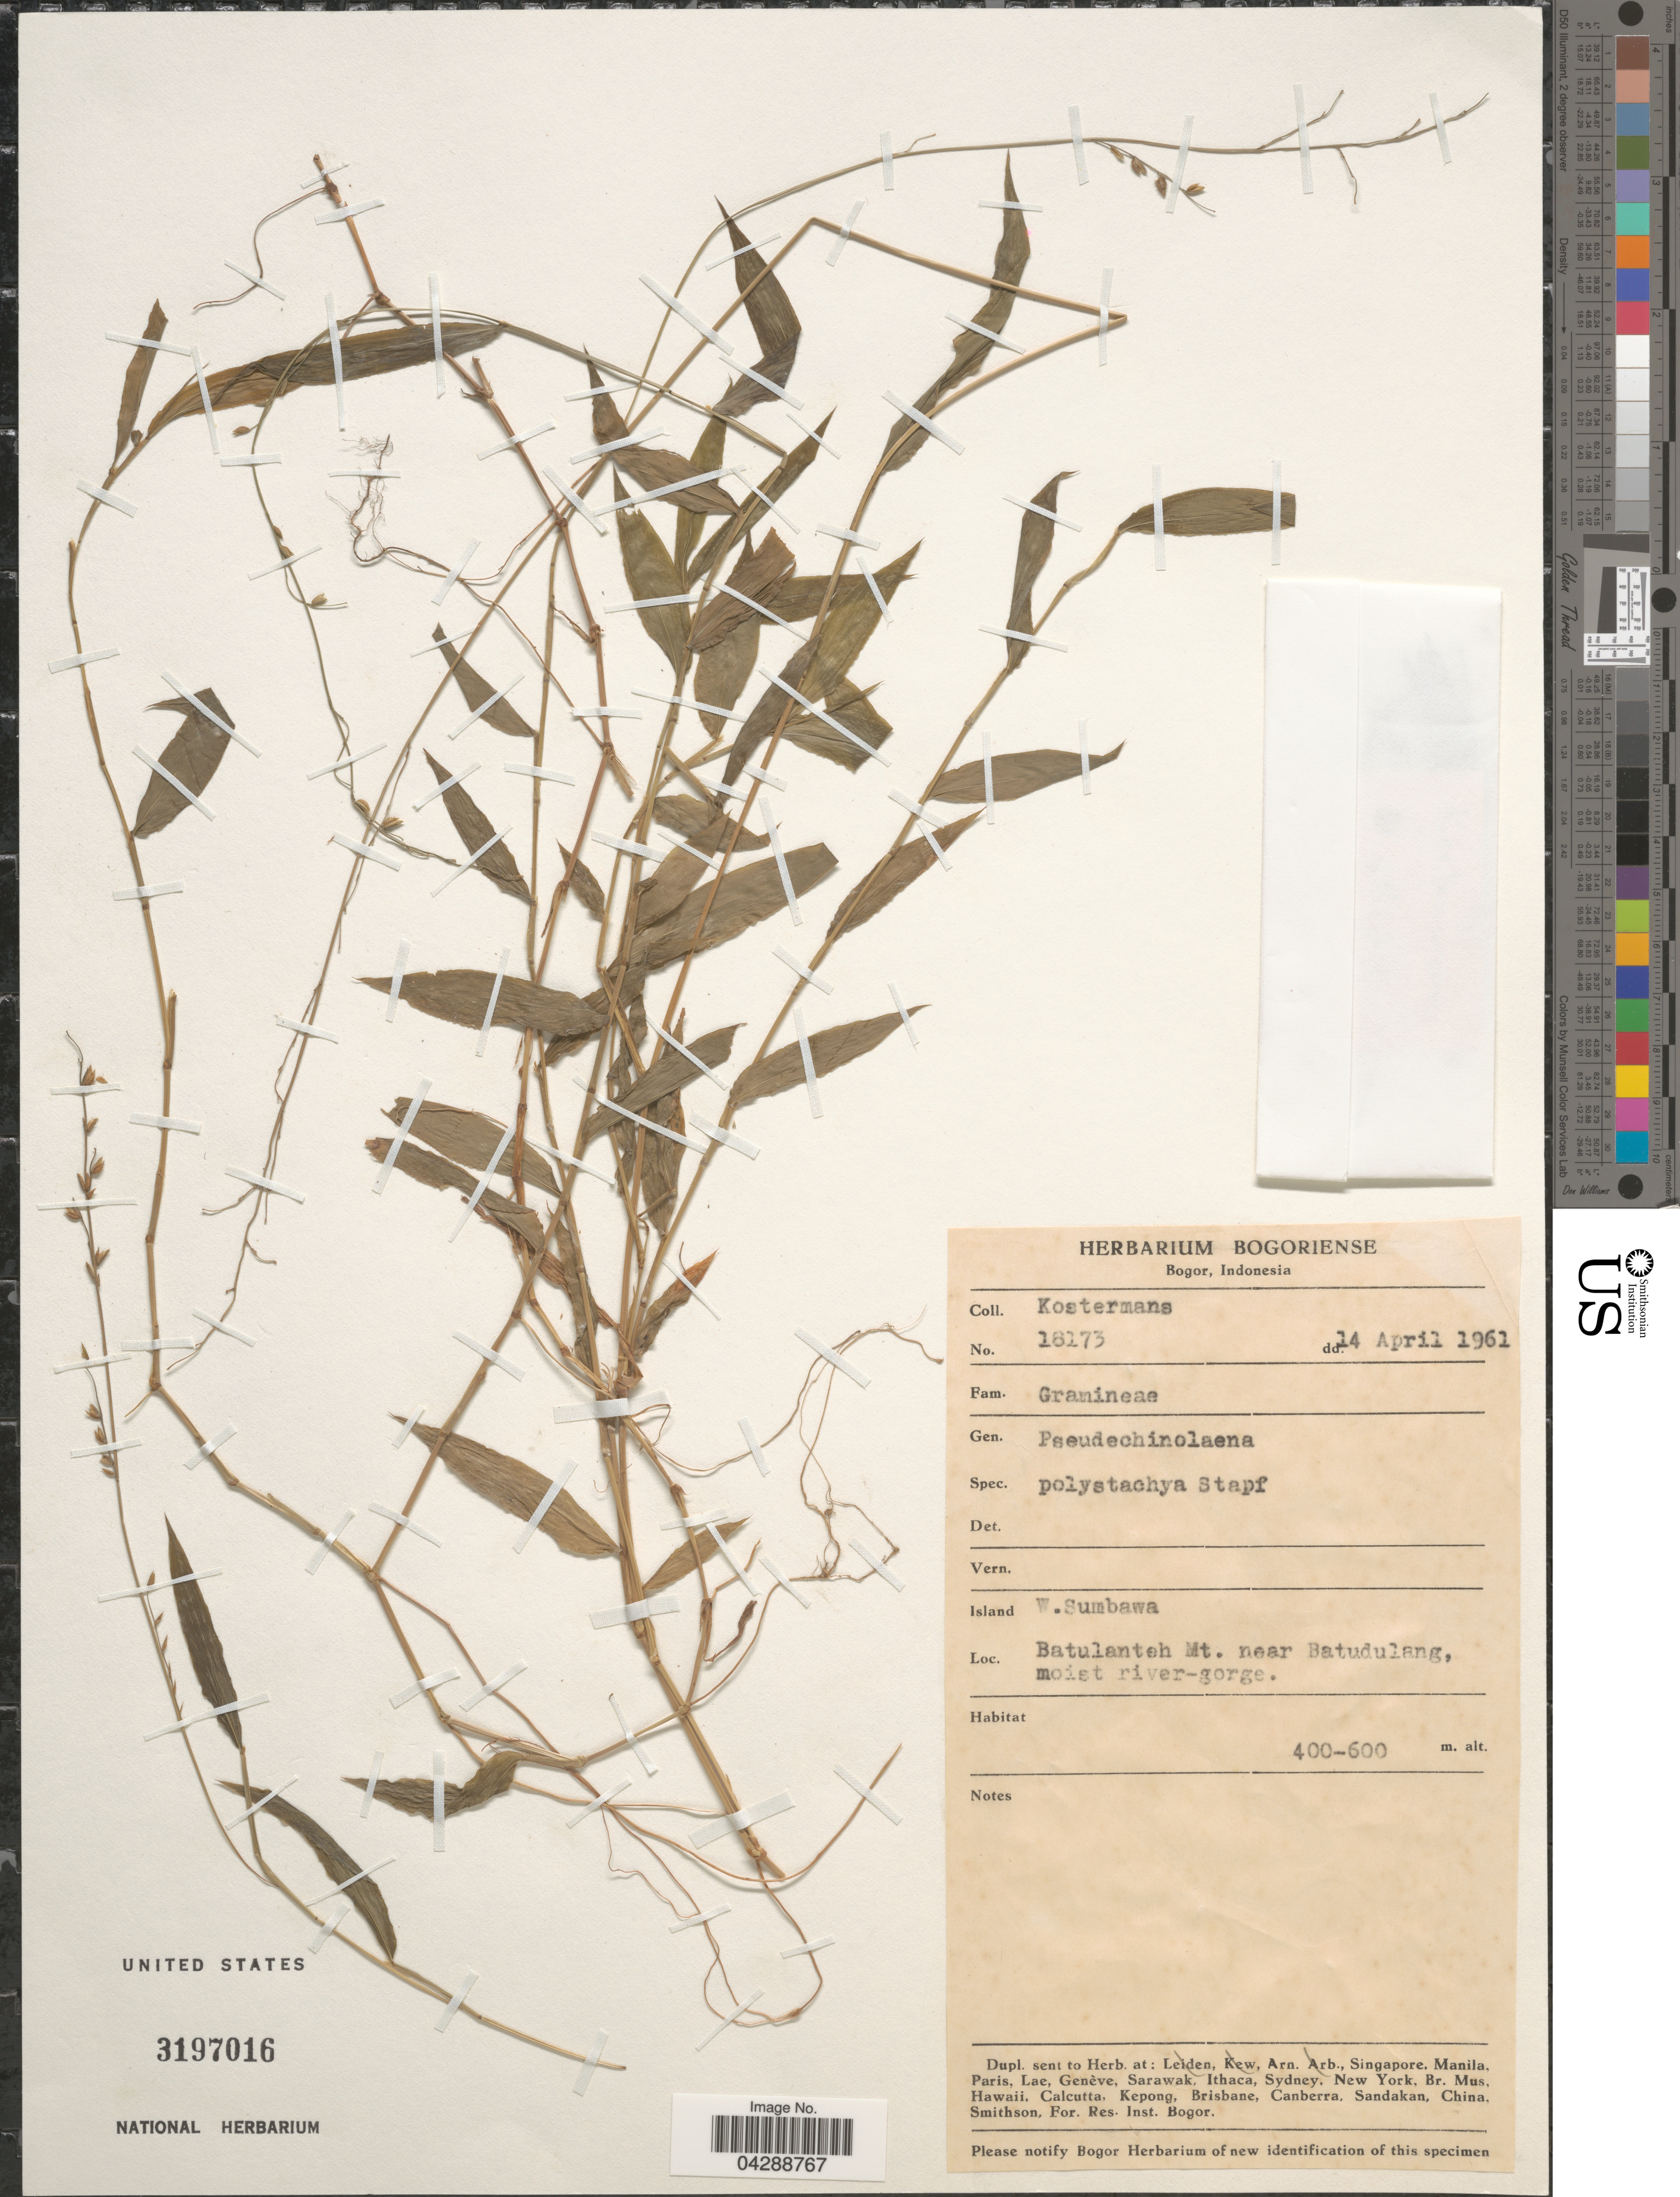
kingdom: Plantae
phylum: Tracheophyta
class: Liliopsida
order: Poales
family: Poaceae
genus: Pseudechinolaena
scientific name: Pseudechinolaena polystachya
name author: (Kunth) Stapf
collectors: Kostermans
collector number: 18173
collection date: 1961-04-14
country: Indonesia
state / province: Nusa Tenggara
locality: Batulanteh Mt. near Batudulang, moist river-gorge.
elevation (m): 400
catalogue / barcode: US 3197016